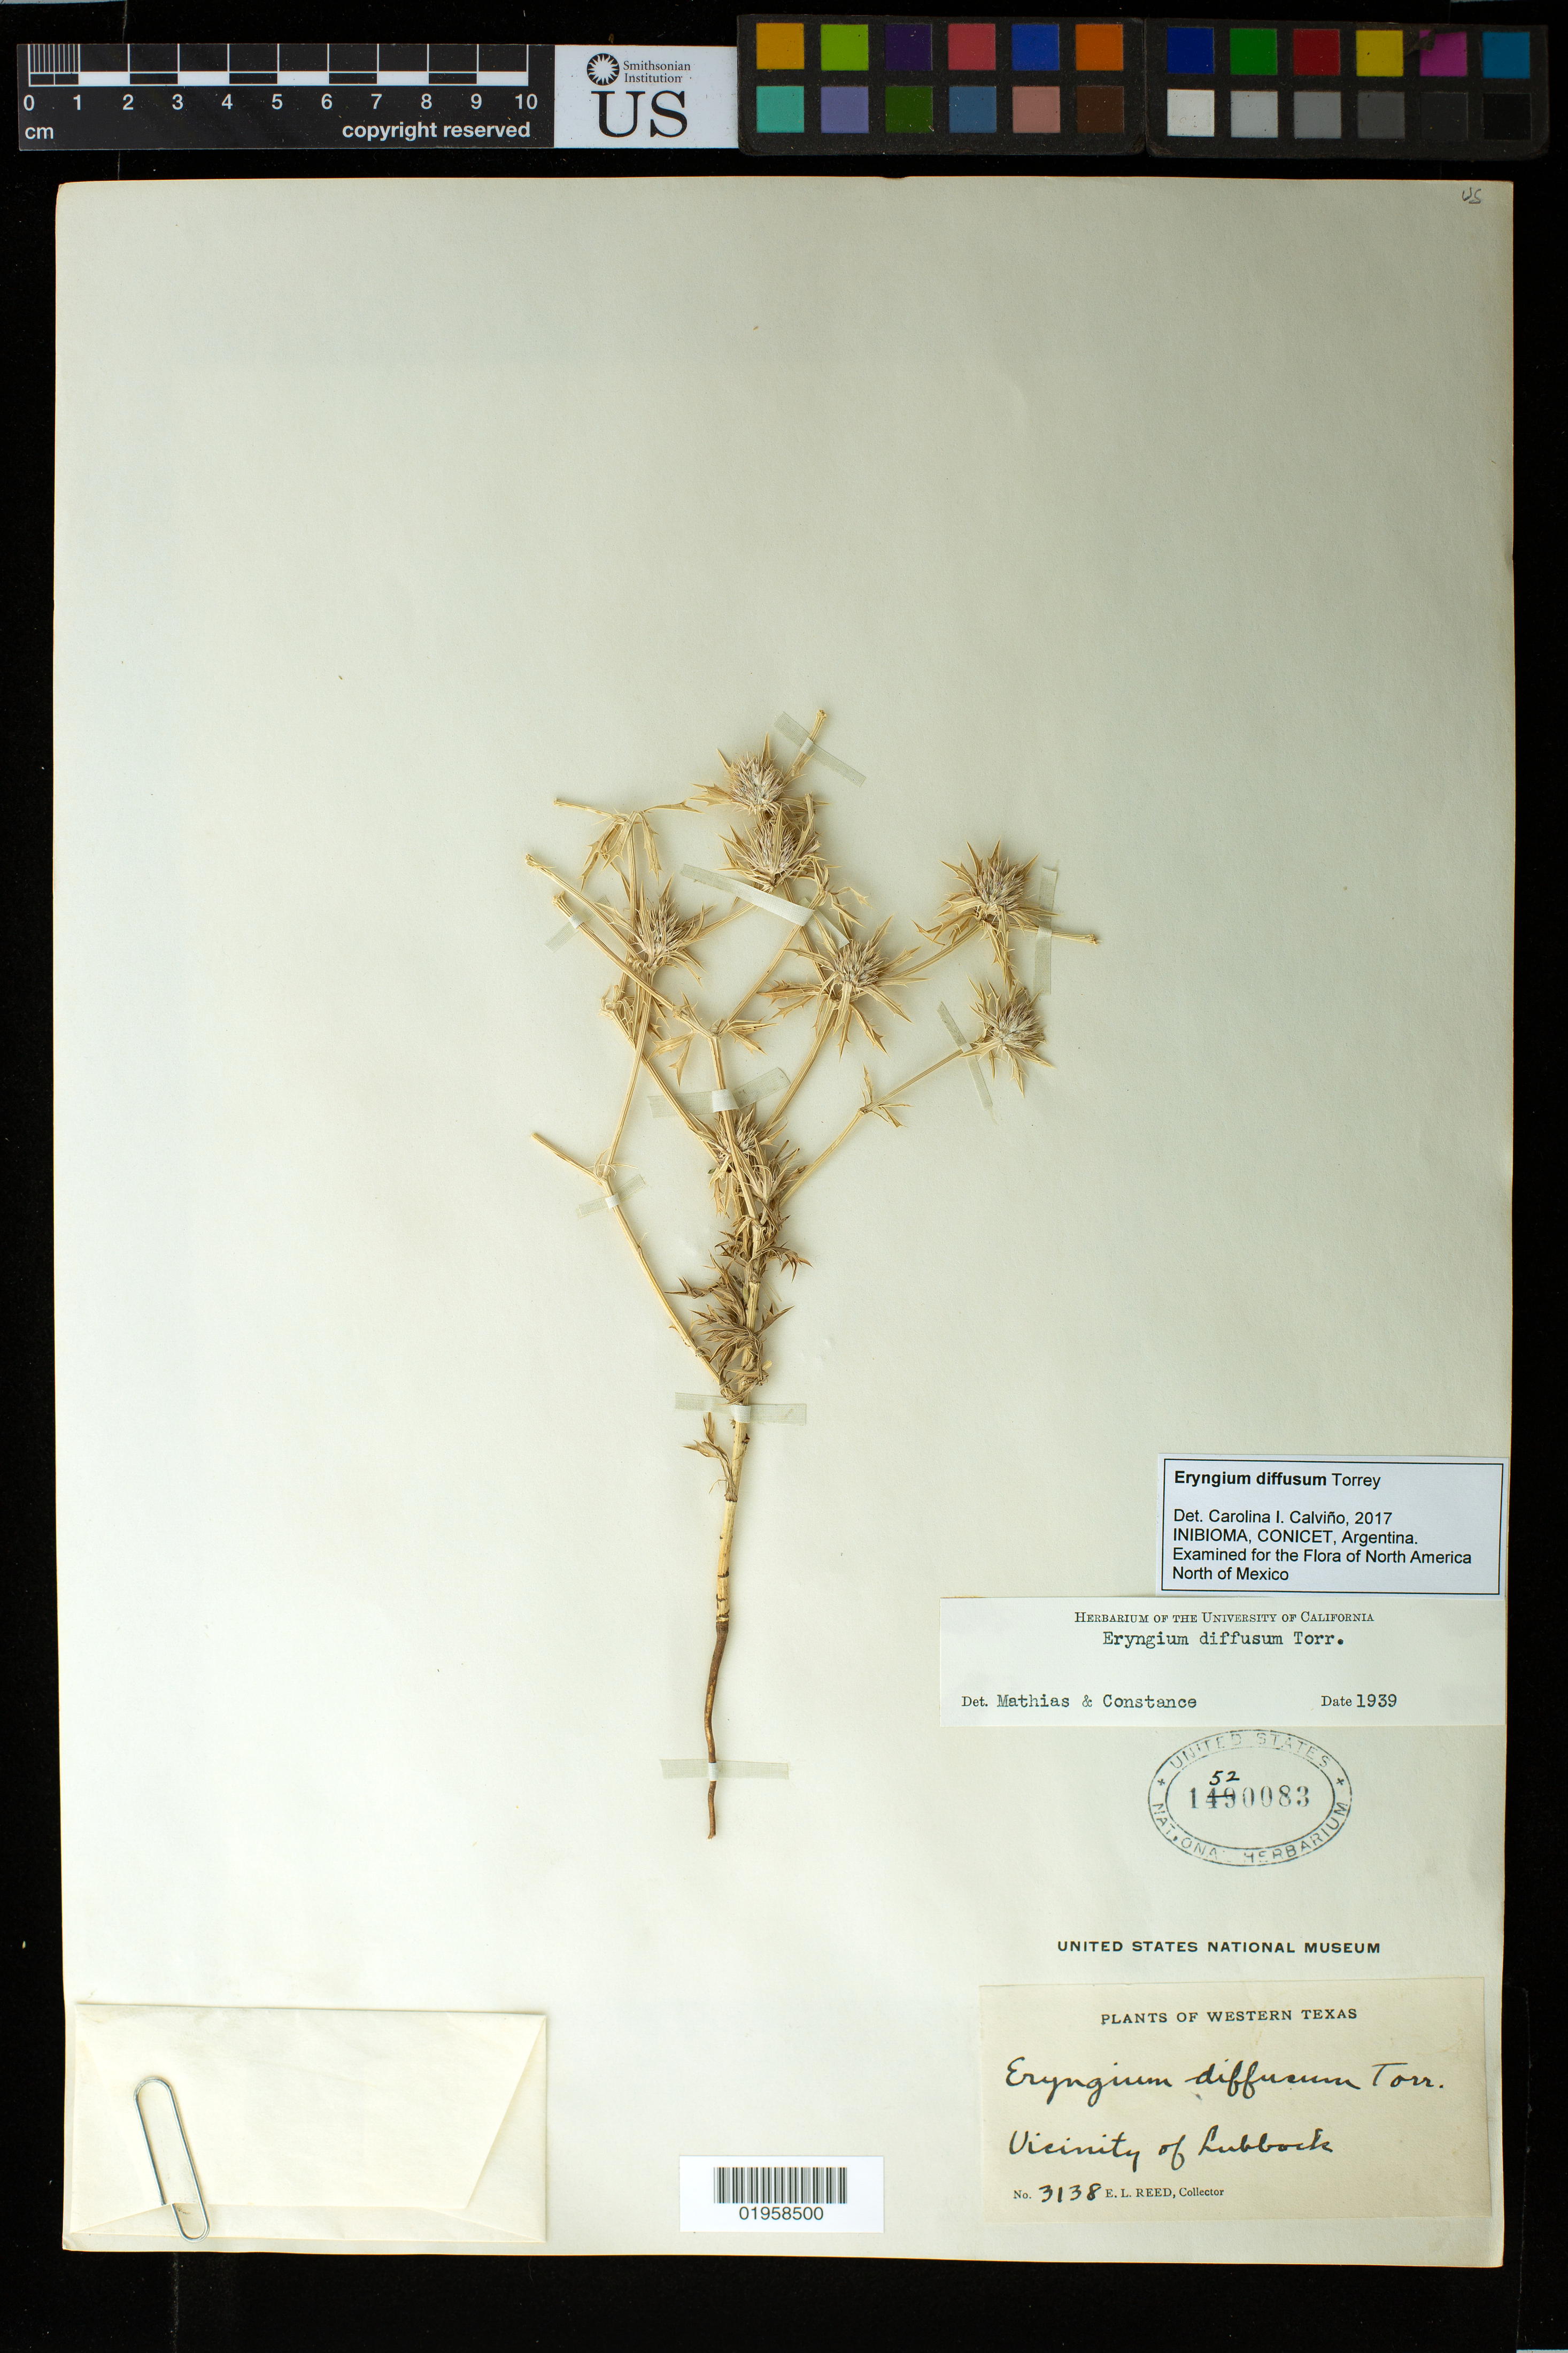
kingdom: Plantae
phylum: Tracheophyta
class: Magnoliopsida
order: Apiales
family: Apiaceae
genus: Eryngium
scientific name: Eryngium diffusum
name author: Torr.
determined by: Calviño, C. I.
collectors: E. Reed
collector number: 3138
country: United States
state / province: Texas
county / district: Lubbock County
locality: Lubbock, vicinity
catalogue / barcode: US 1520083